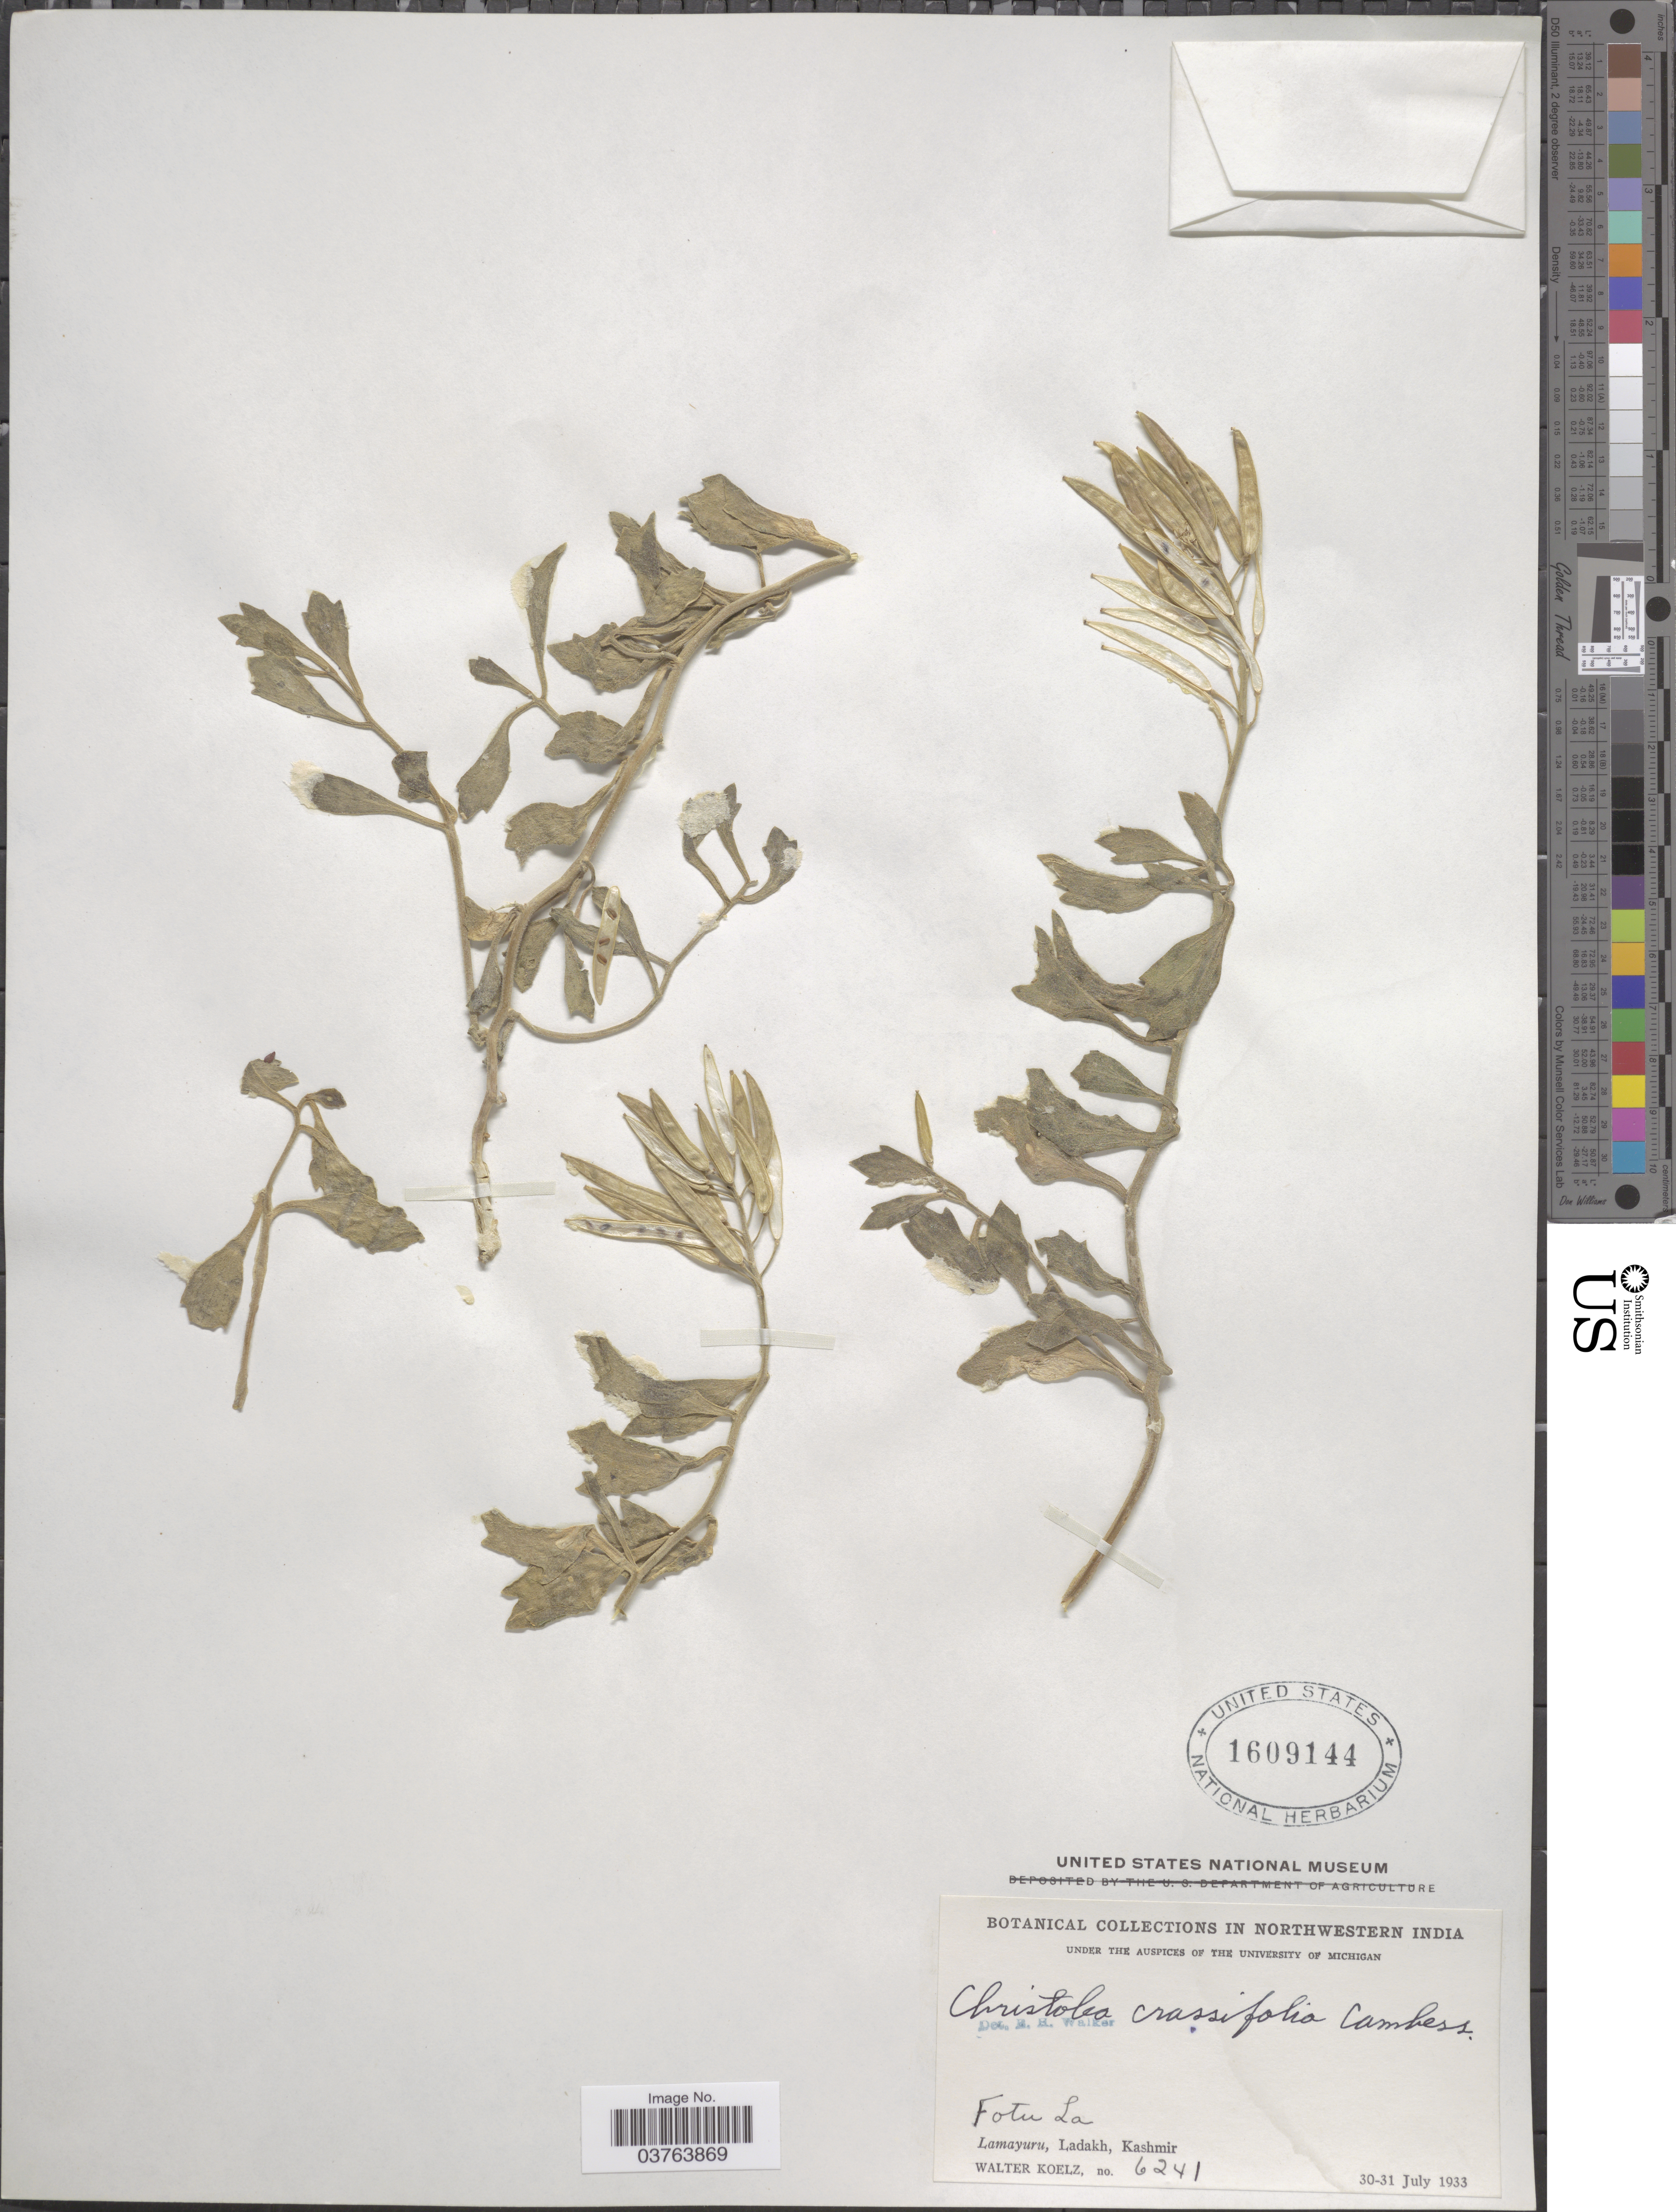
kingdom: Plantae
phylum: Tracheophyta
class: Magnoliopsida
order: Brassicales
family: Brassicaceae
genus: Christolea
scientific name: Christolea crassifolia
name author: Cambess.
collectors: W. N. Koelz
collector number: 6241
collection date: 1933-07-30/1933-07-31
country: India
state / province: Jammu and Kashmir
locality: Northwestern India. Fotu La. Lamayuru, Ladakh, Kashmir.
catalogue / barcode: US 1609144